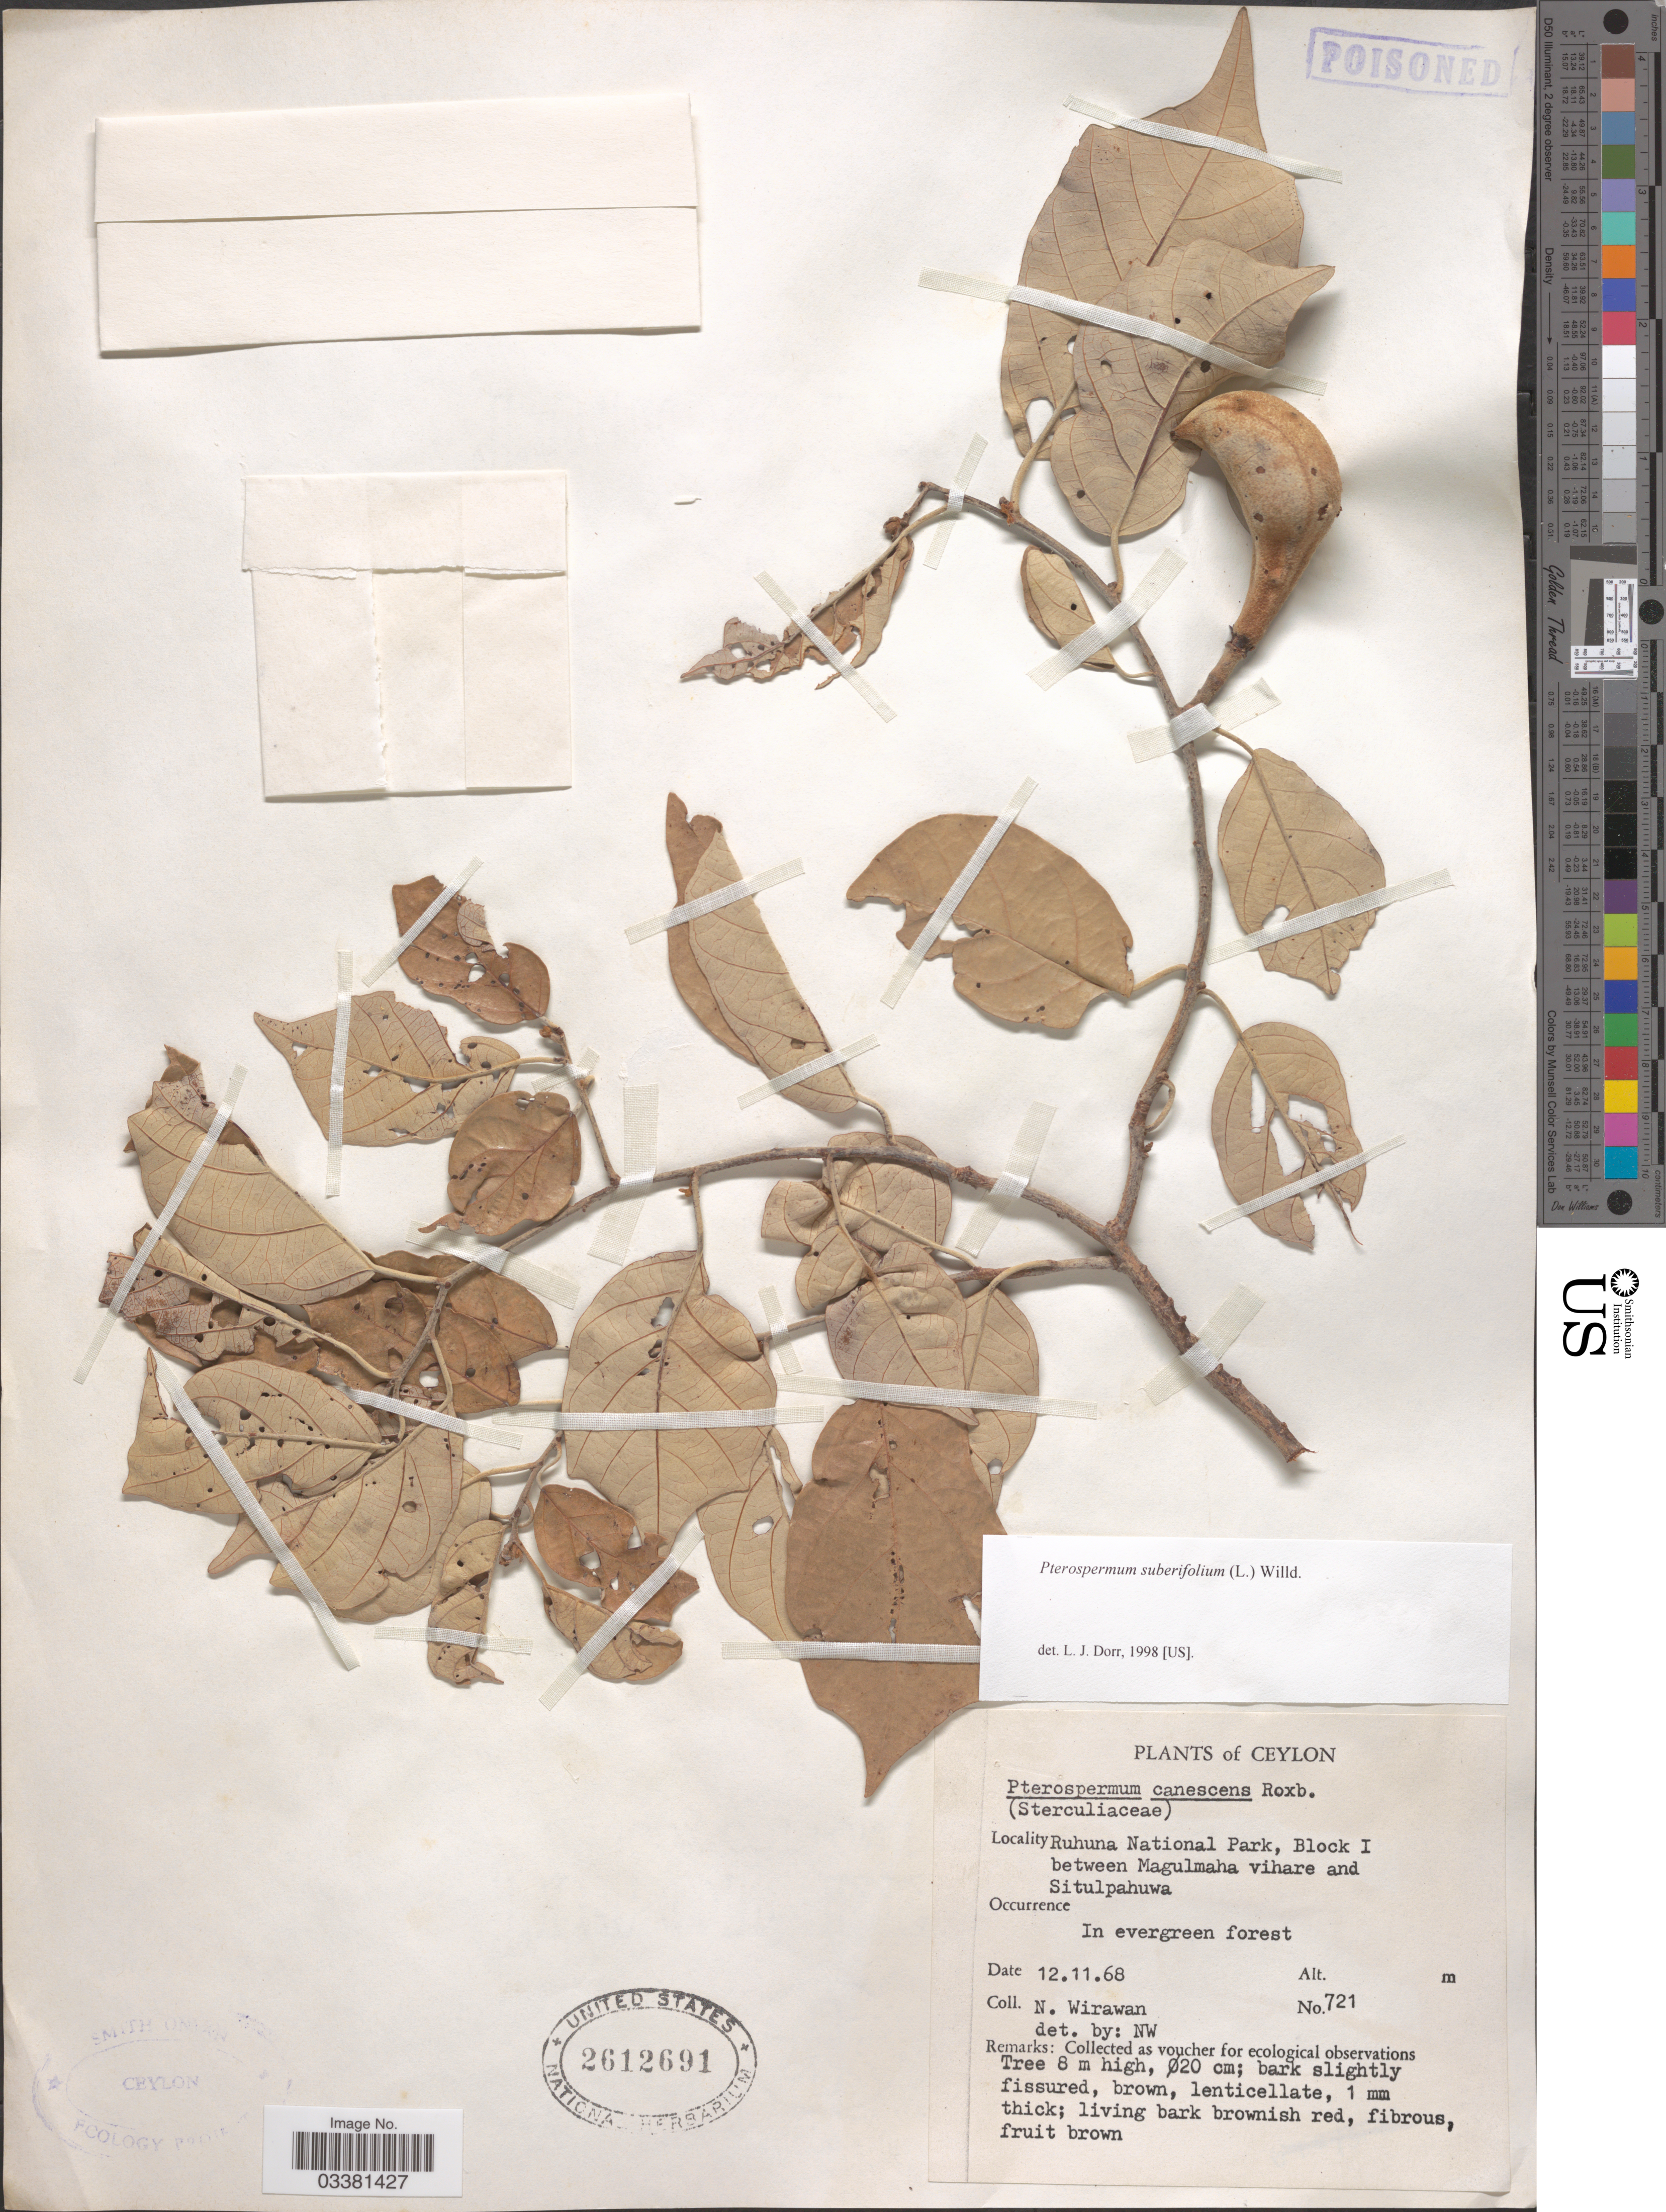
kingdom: Plantae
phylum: Tracheophyta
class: Magnoliopsida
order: Malvales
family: Malvaceae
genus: Pterospermum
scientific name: Pterospermum suberifolium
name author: (L.) Raeusch.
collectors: N. Wirawan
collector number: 721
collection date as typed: Transcribed d/m/y: 12/11/68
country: Sri Lanka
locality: Ceylon. Ruhuna National Park, Block I between Magulmaha vihare and Situlpahuwa.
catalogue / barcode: US 2612691